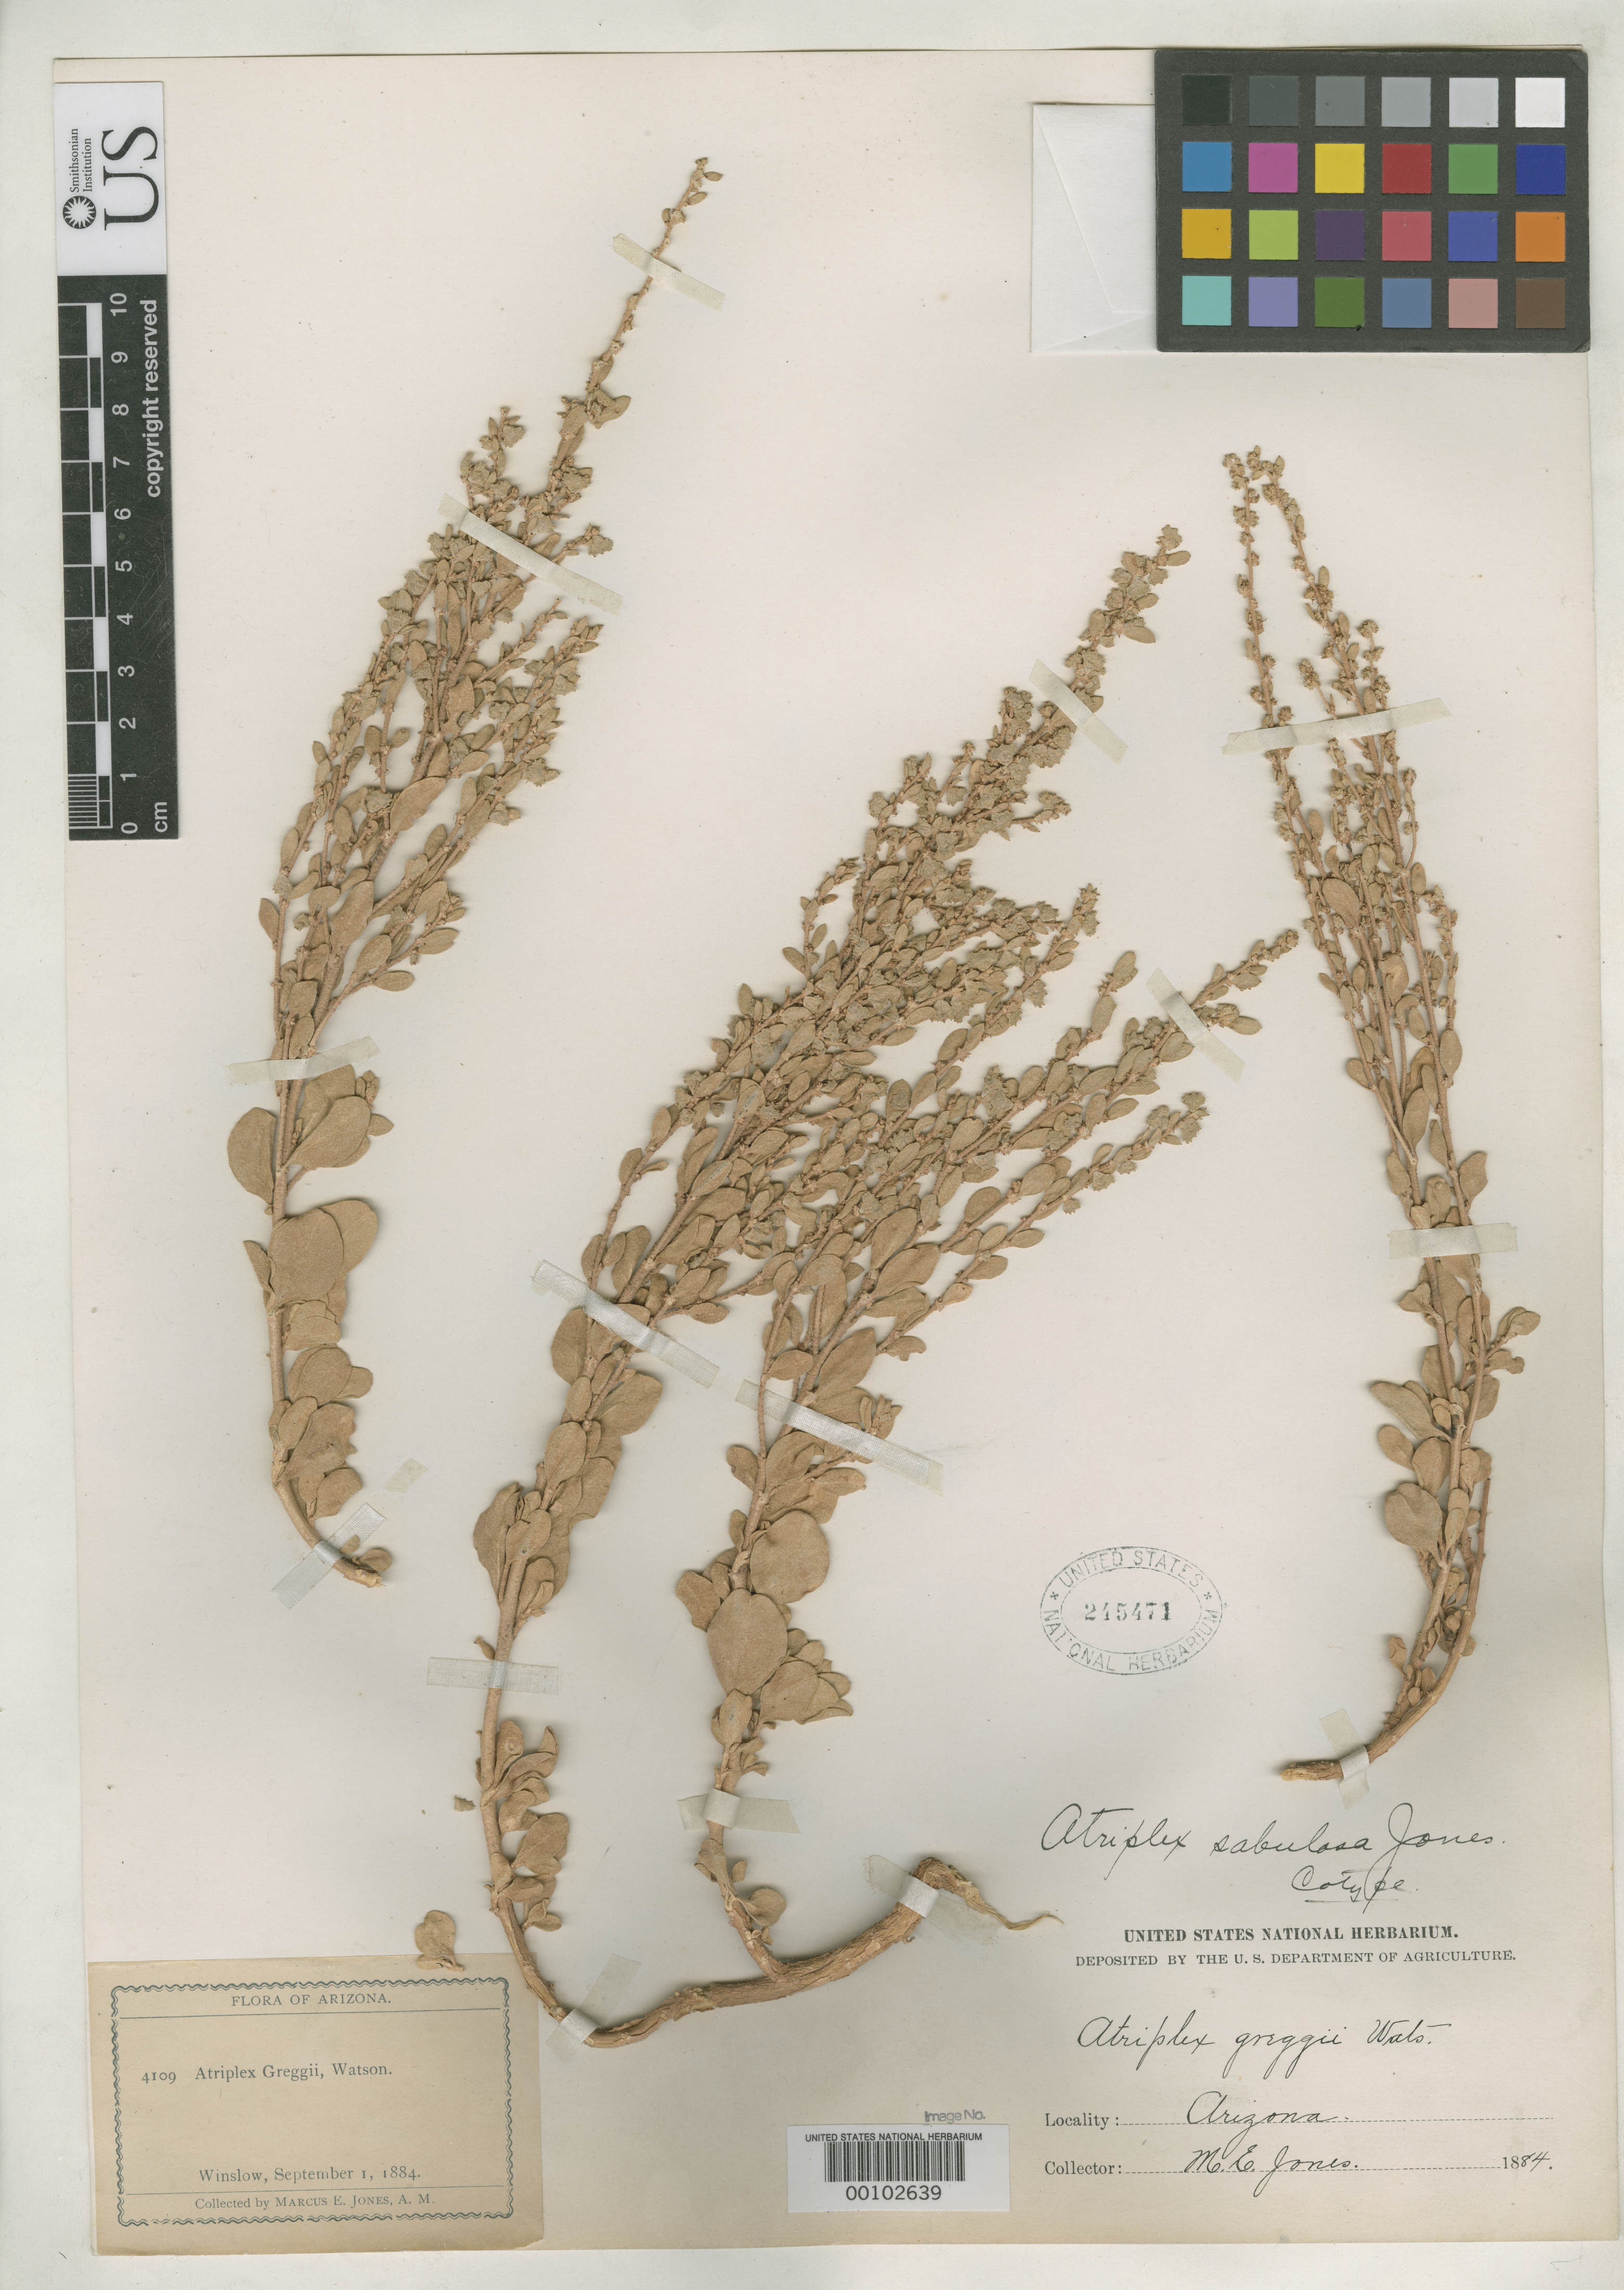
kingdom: Plantae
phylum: Tracheophyta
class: Magnoliopsida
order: Caryophyllales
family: Amaranthaceae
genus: Atriplex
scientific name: Atriplex sabulosa M.E. Jones, nom. illeg.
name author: M.E. Jones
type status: Type Collection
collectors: M. E. Jones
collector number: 4109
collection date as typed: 01 Sep 1884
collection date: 1884-09-01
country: United States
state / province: Arizona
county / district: Navajo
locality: Winslow.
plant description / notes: S.L. Welsh & C. Crompton (1995, Great Basin Naturalist 55: 330) cite "holotype" at US but do not indicate by citation or annotation which of 2 US sheets they consider the holotype.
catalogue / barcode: US 245471